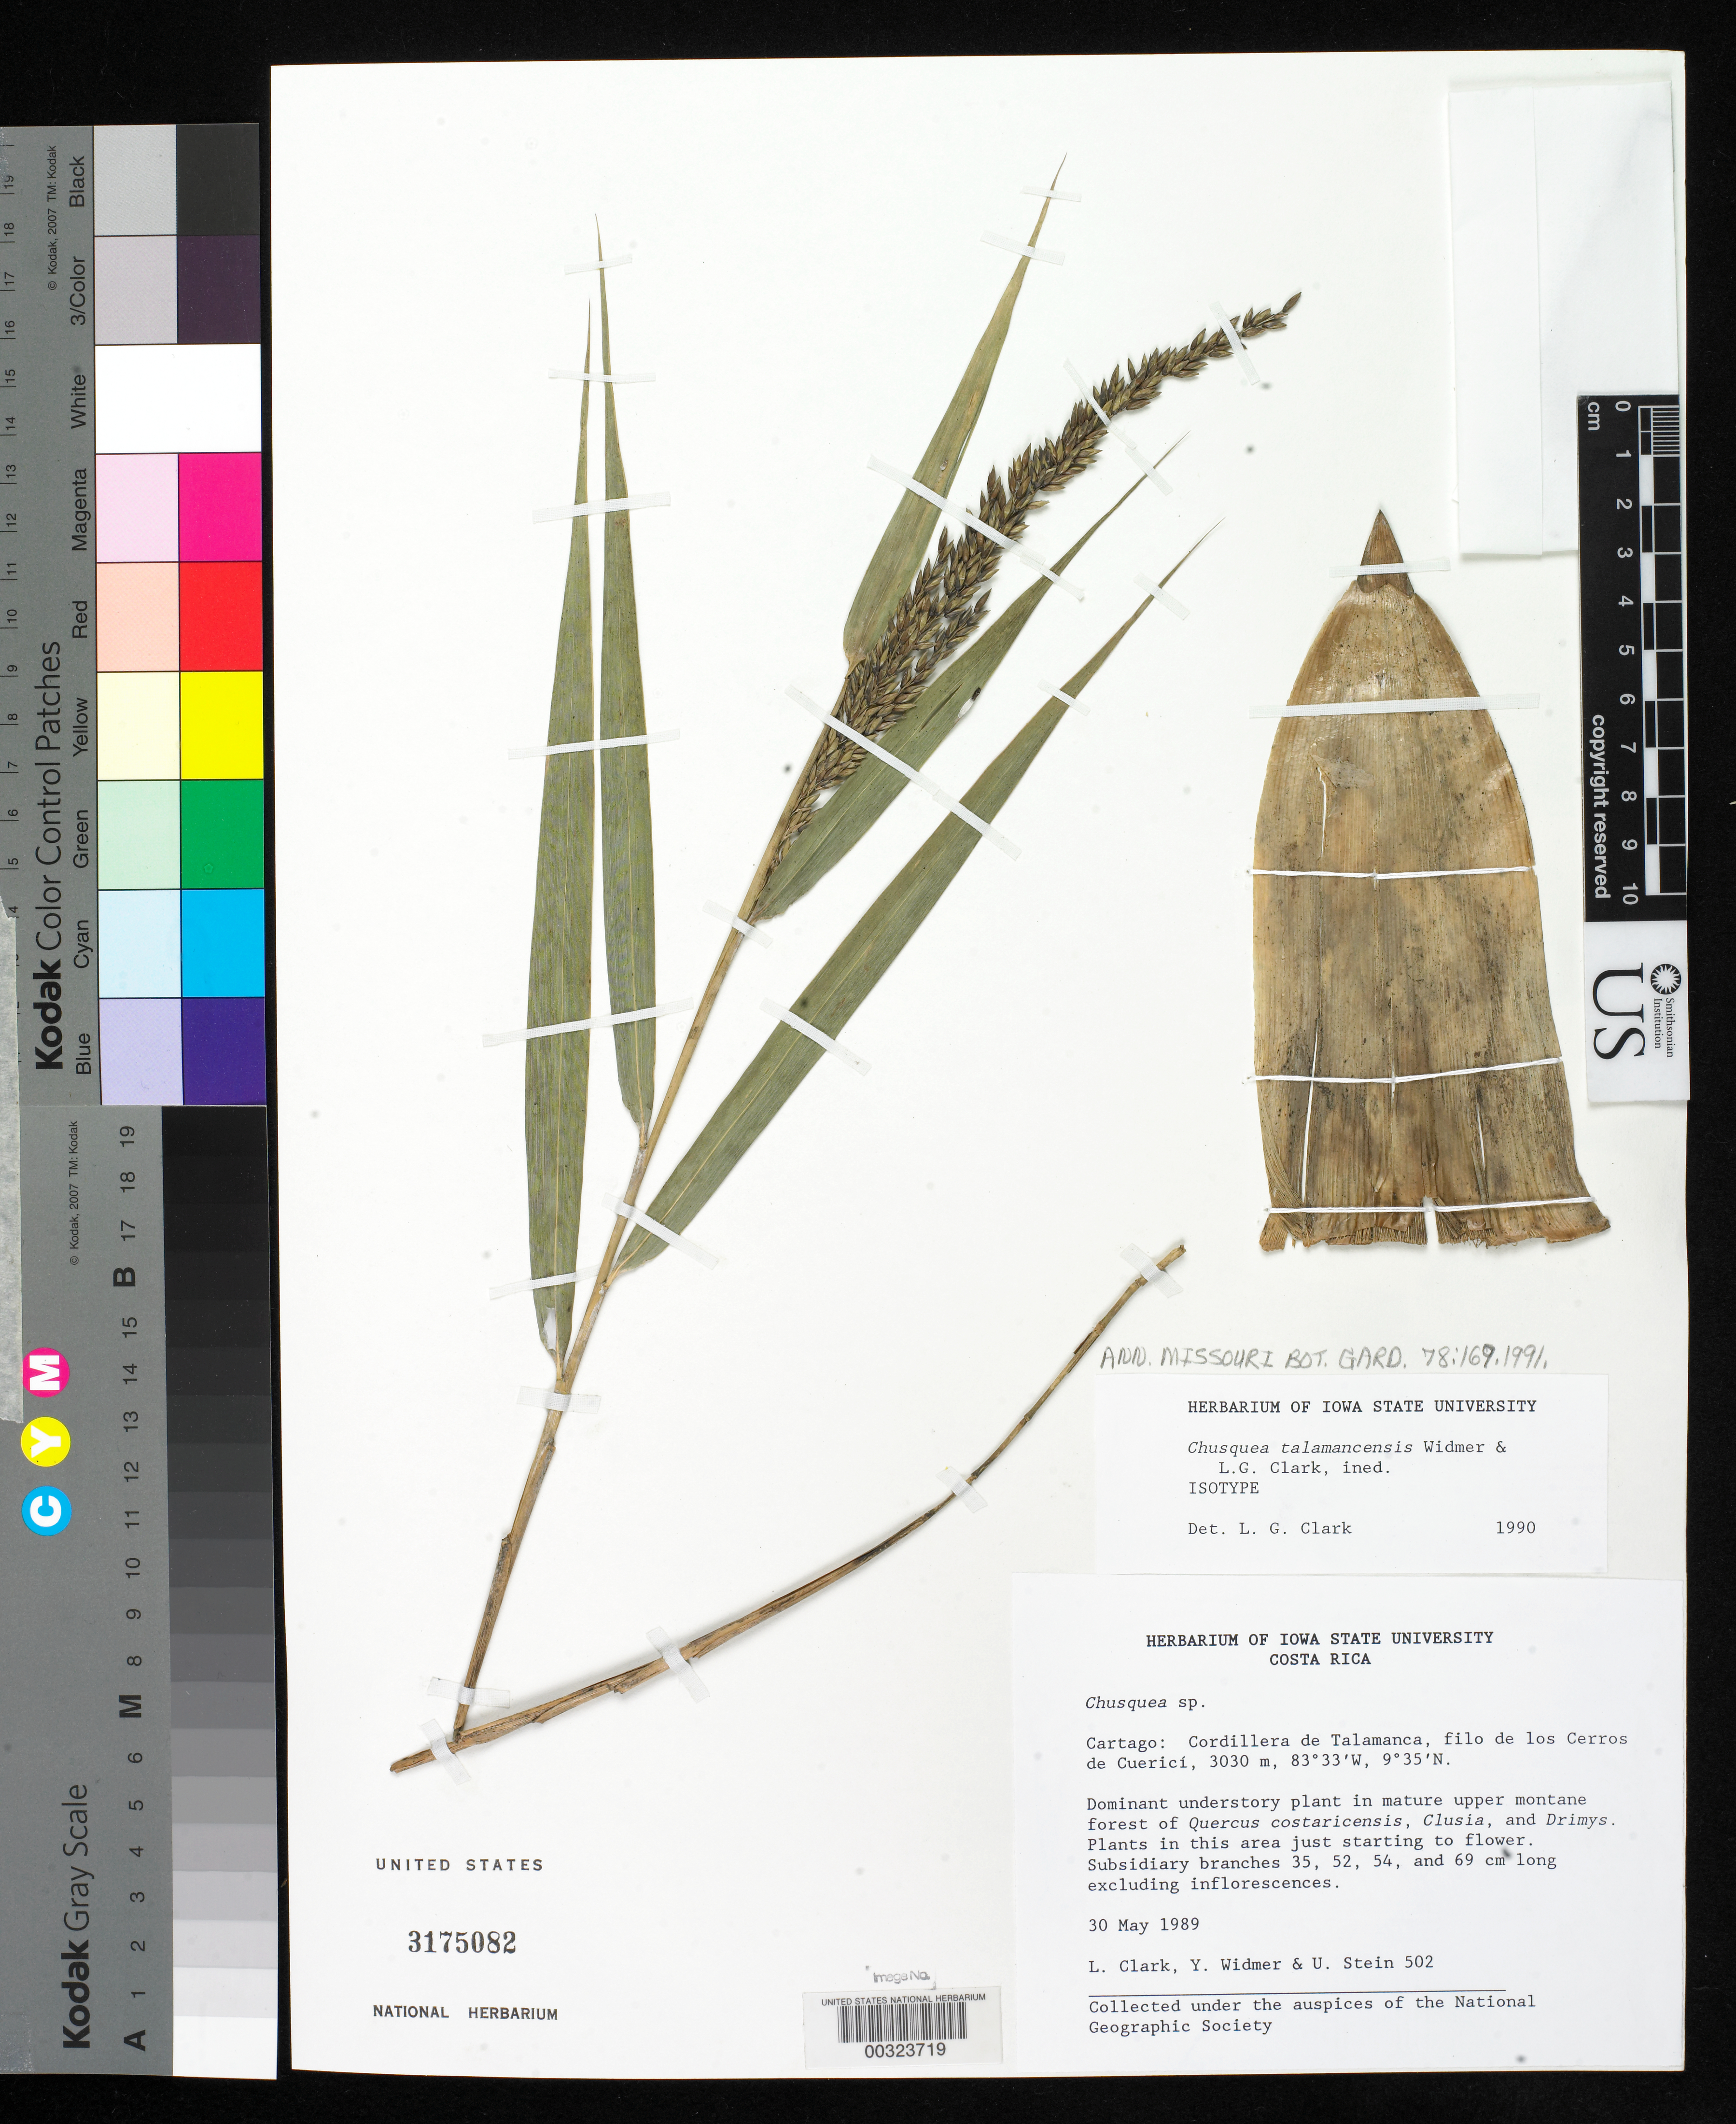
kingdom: Plantae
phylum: Tracheophyta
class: Liliopsida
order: Poales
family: Poaceae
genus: Chusquea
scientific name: Chusquea talamancensis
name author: Y. Widmer & L.G. Clark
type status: Isotype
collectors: L. G. Clark, Y. Widmer & U. Stein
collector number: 502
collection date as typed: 30 May 1989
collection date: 1989-05-30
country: Costa Rica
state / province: Cartago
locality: Cordillera de Talamanca, Cerros de Cuerici Line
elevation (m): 3030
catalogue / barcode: US 3175082